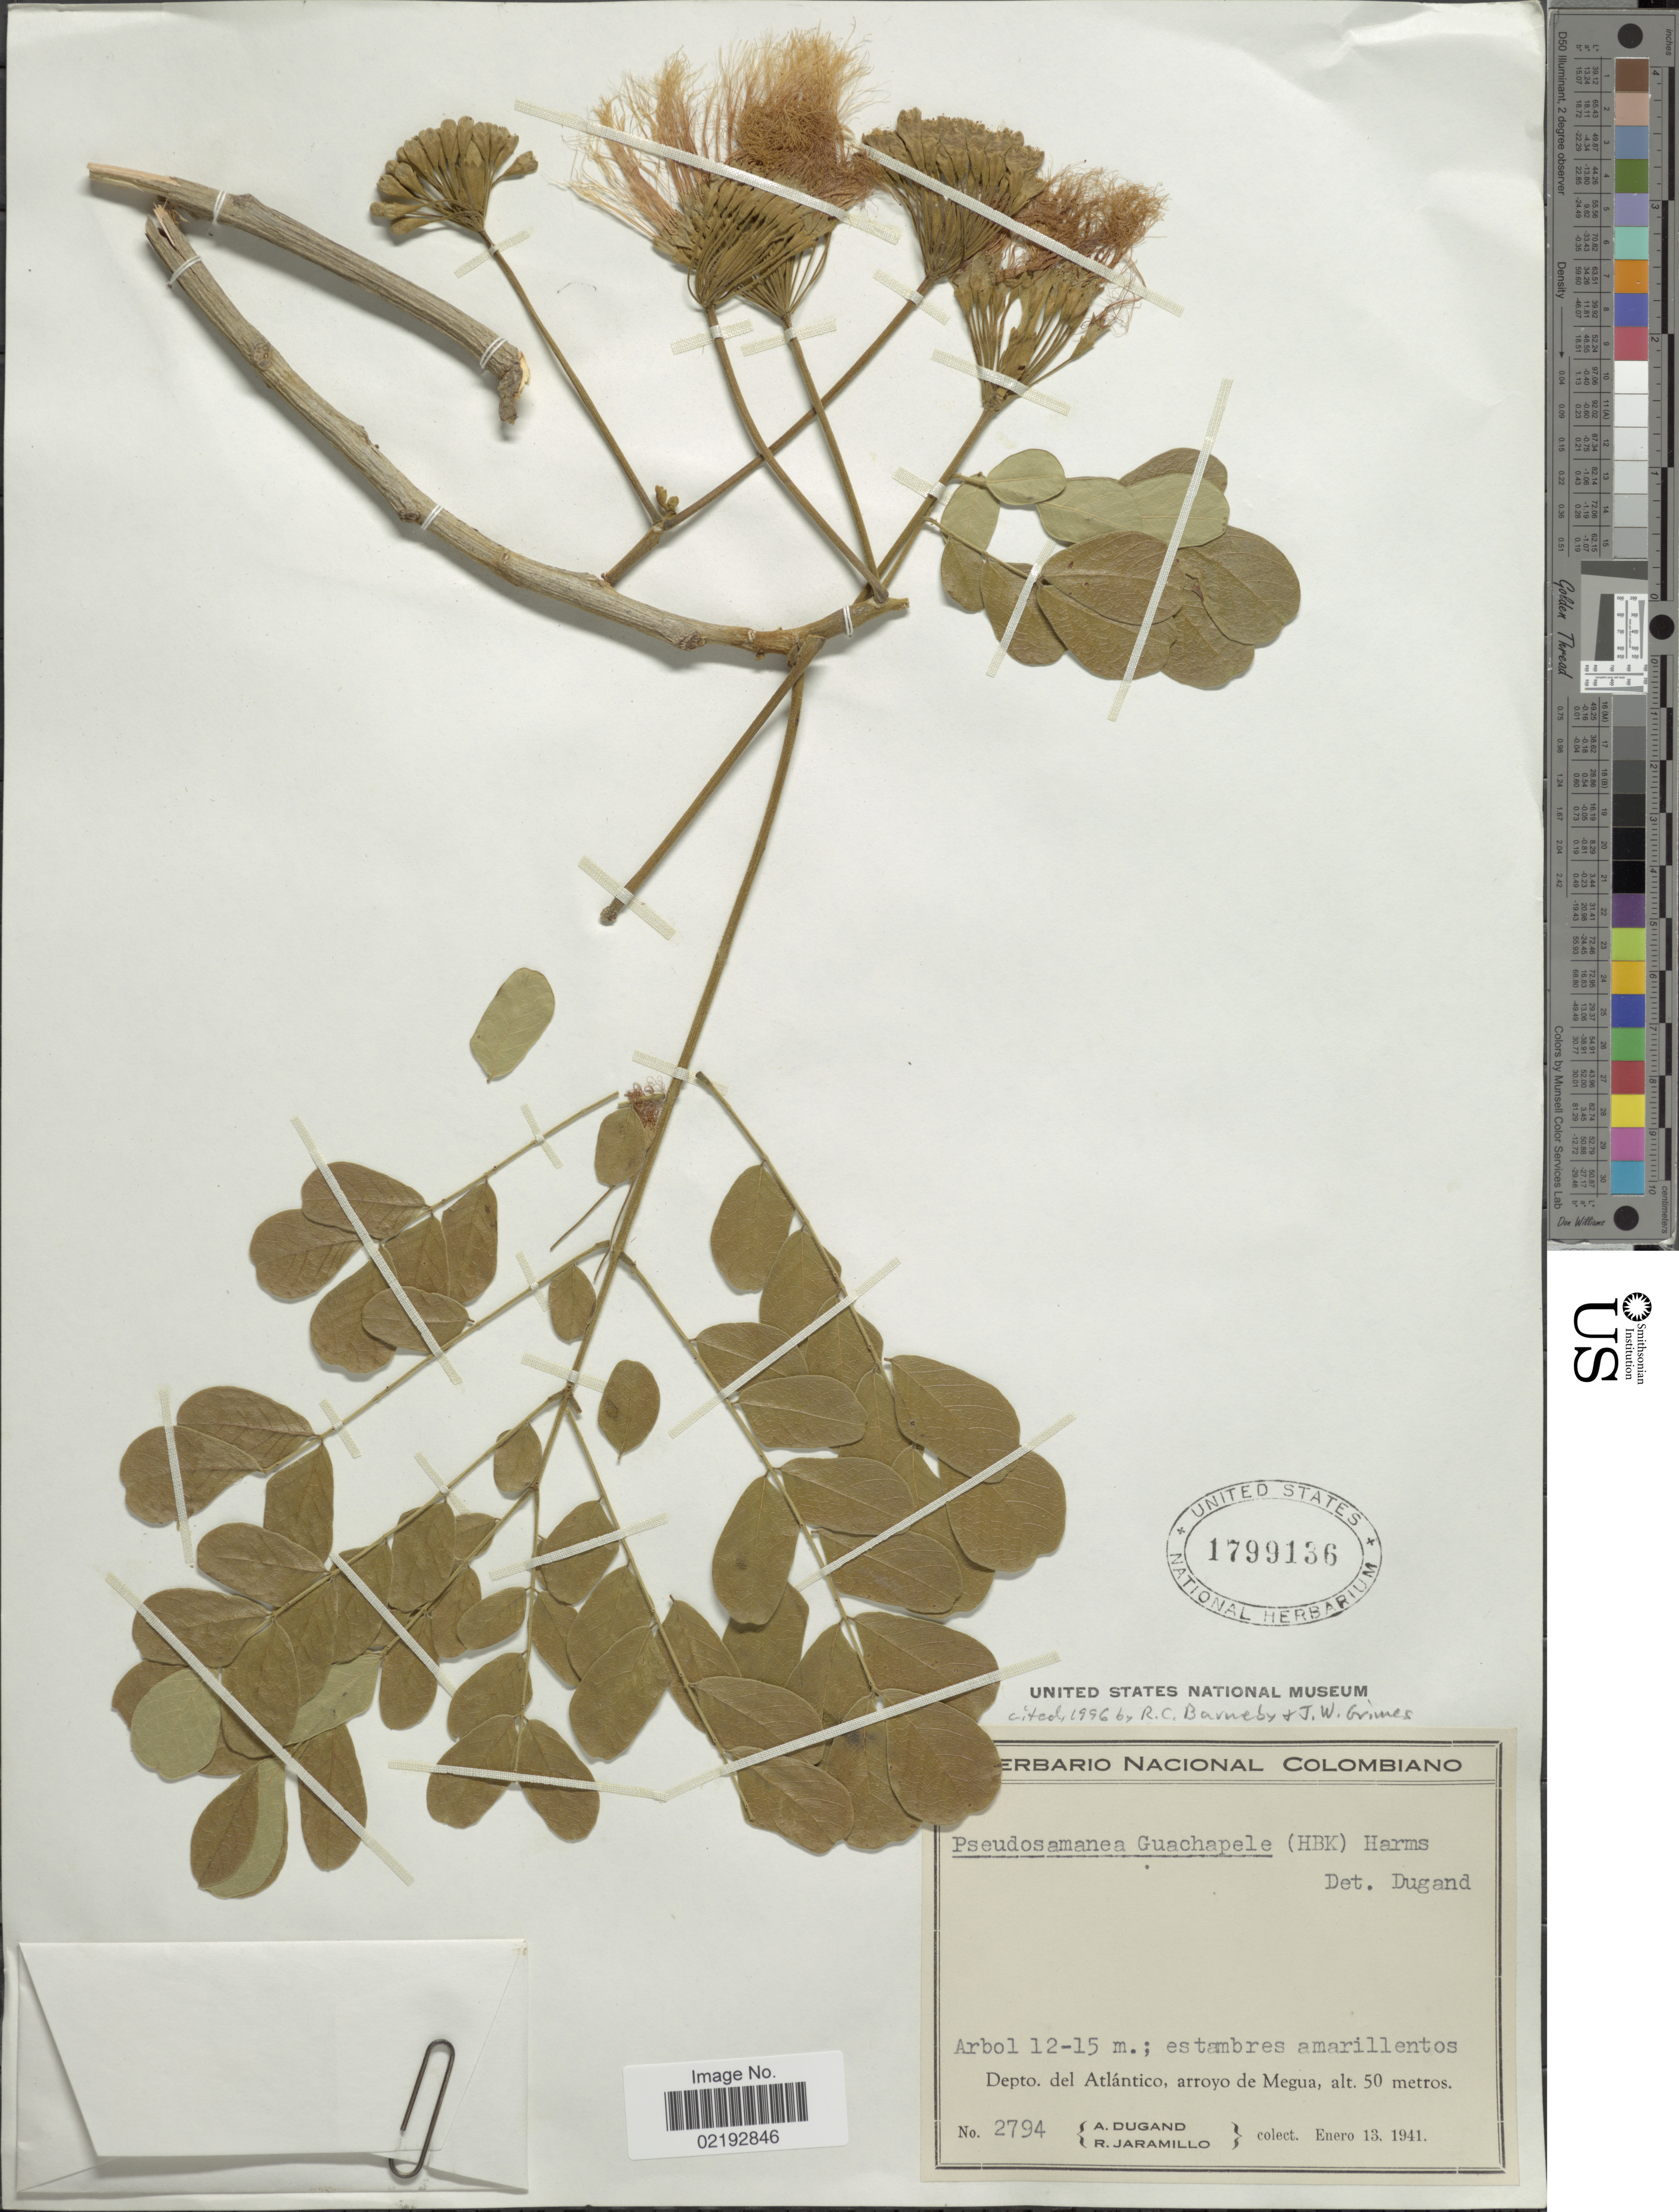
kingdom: Plantae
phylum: Tracheophyta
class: Magnoliopsida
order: Fabales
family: Fabaceae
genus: Pseudosamanea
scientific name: Pseudosamanea guachapele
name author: (Kunth) Harms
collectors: A. Dugand & A. Jaramillo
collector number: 2794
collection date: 1941-01-13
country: Colombia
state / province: Atlántico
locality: Arroyo de Megua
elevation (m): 50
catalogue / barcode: US 1799136